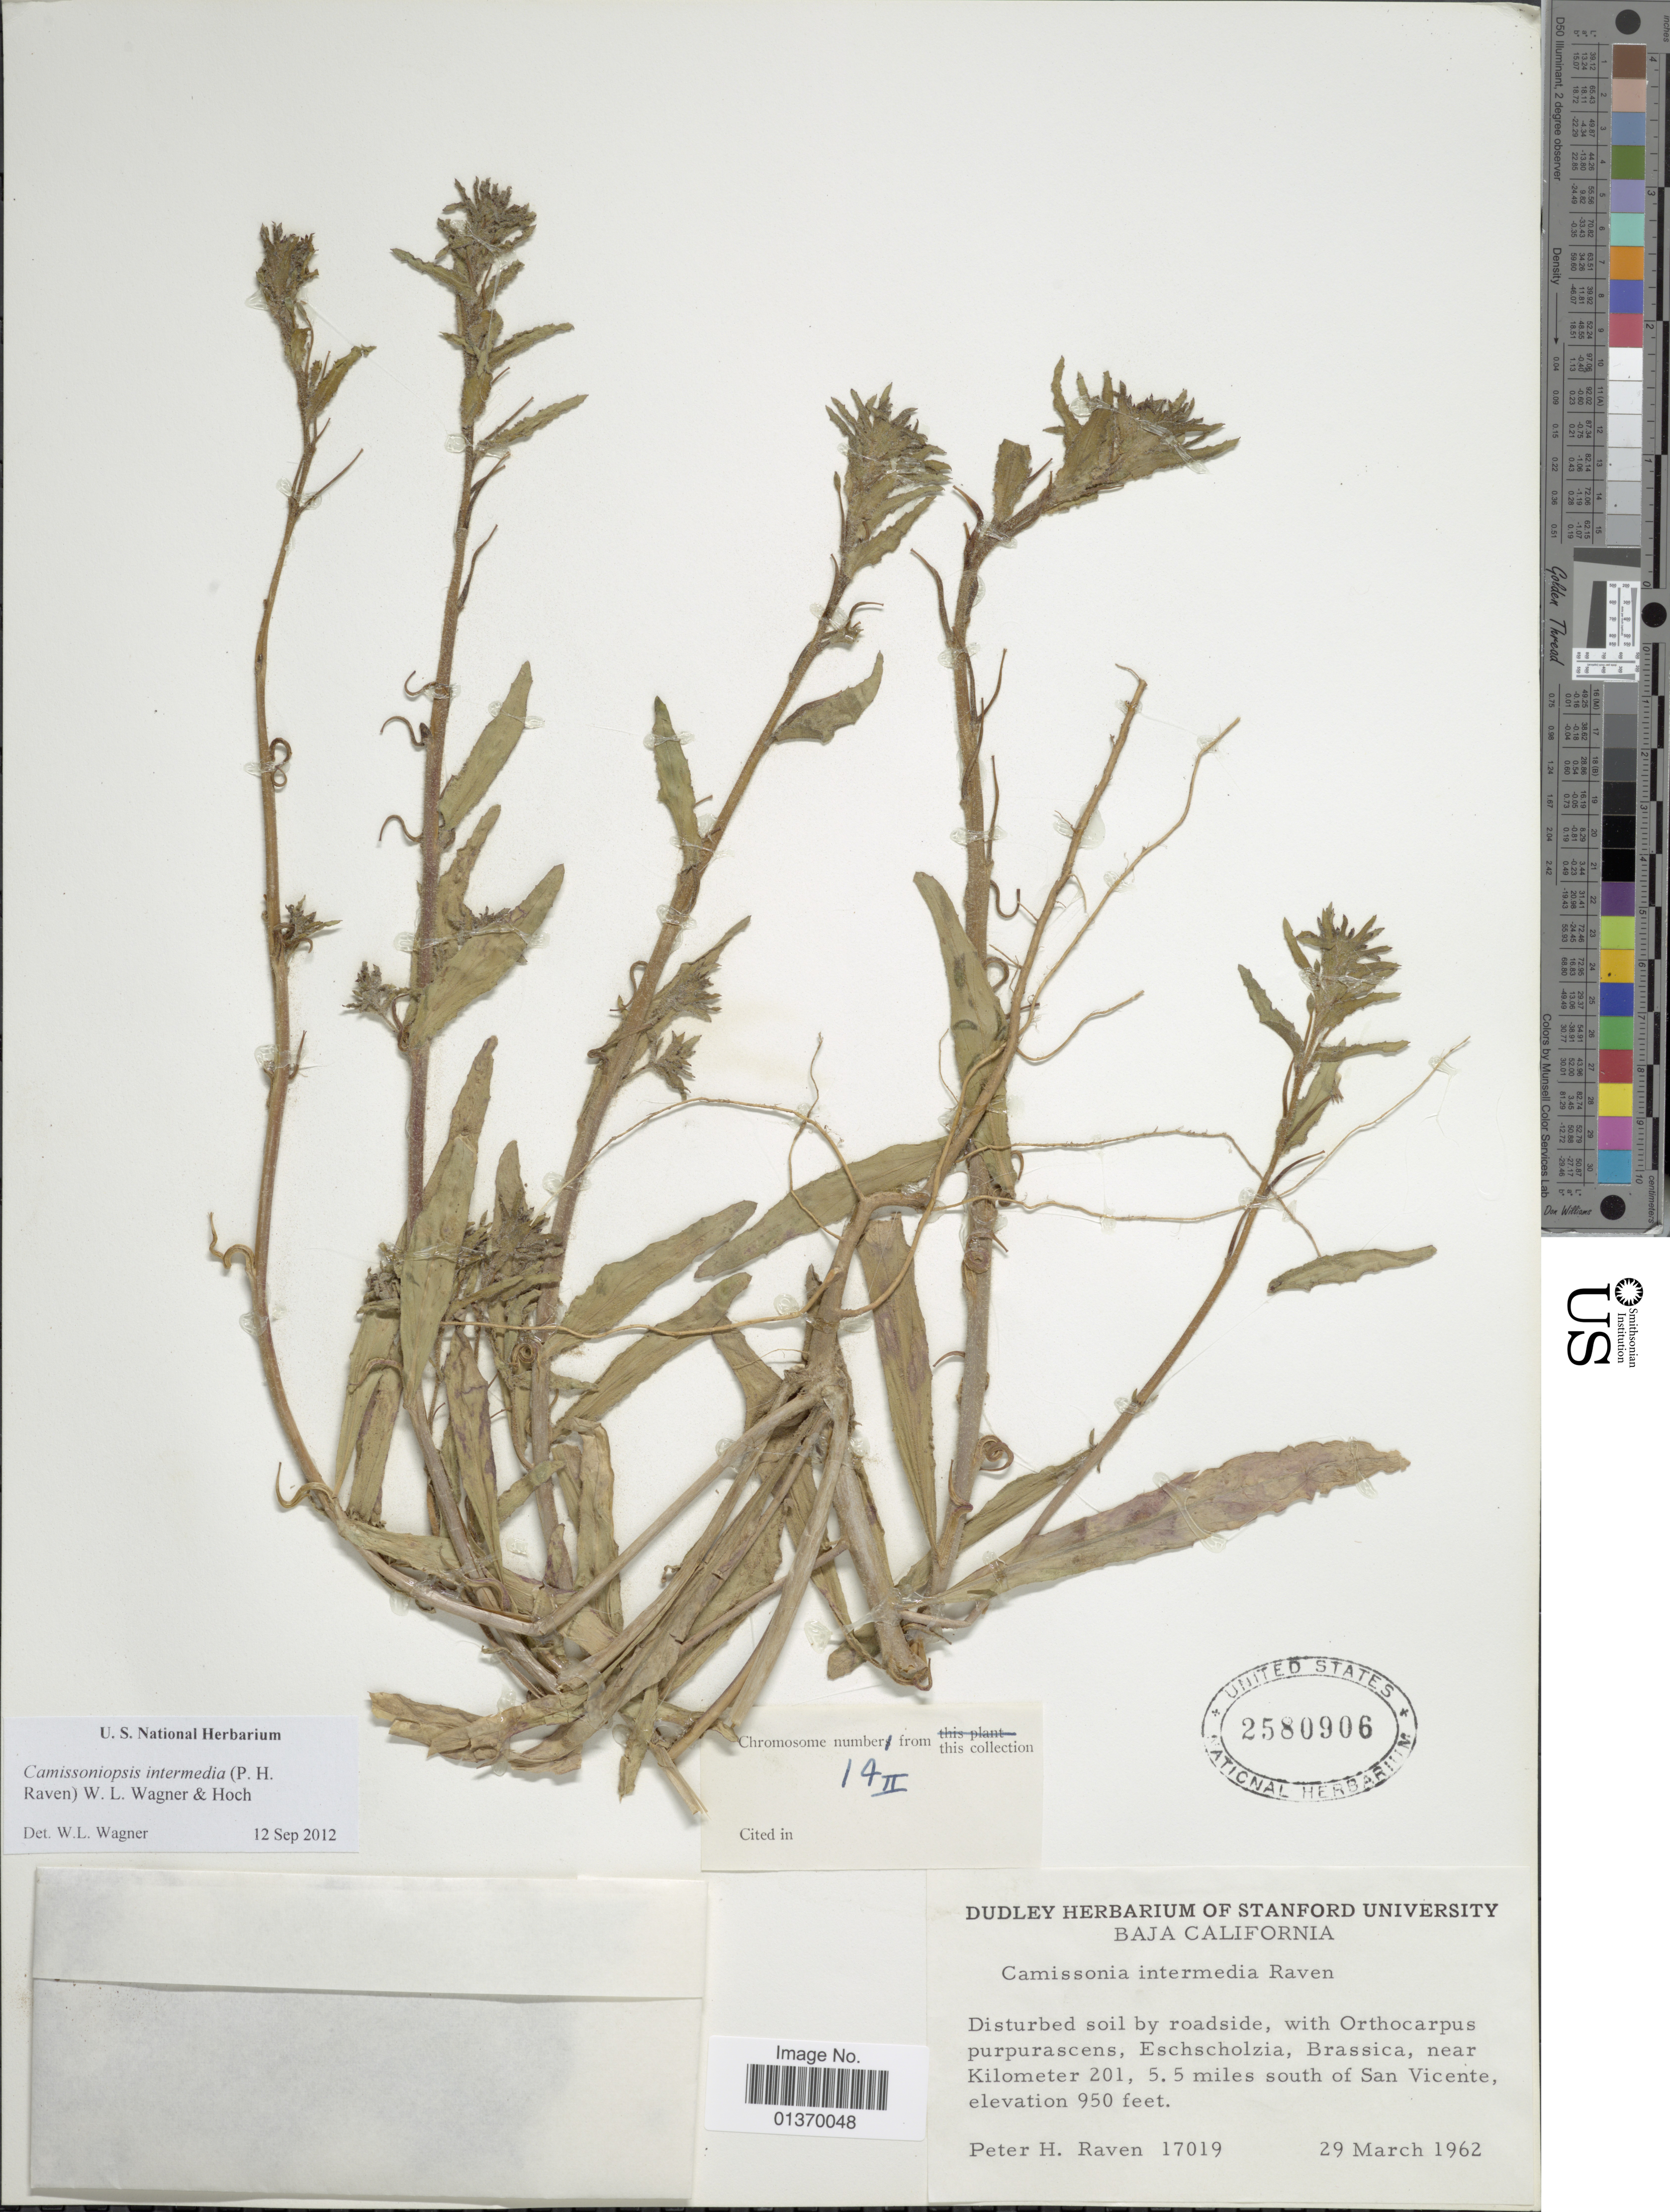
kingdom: Plantae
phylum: Tracheophyta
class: Magnoliopsida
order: Myrtales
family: Onagraceae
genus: Camissoniopsis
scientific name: Camissoniopsis intermedia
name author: (P.H. Raven) W.L. Wagner & Hoch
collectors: P. H. Raven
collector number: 17019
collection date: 1962-03-29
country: Mexico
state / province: Baja California Norte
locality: Near Kilometer 201, 5.5 miles south of San Vicente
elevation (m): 290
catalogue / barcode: US 2580906